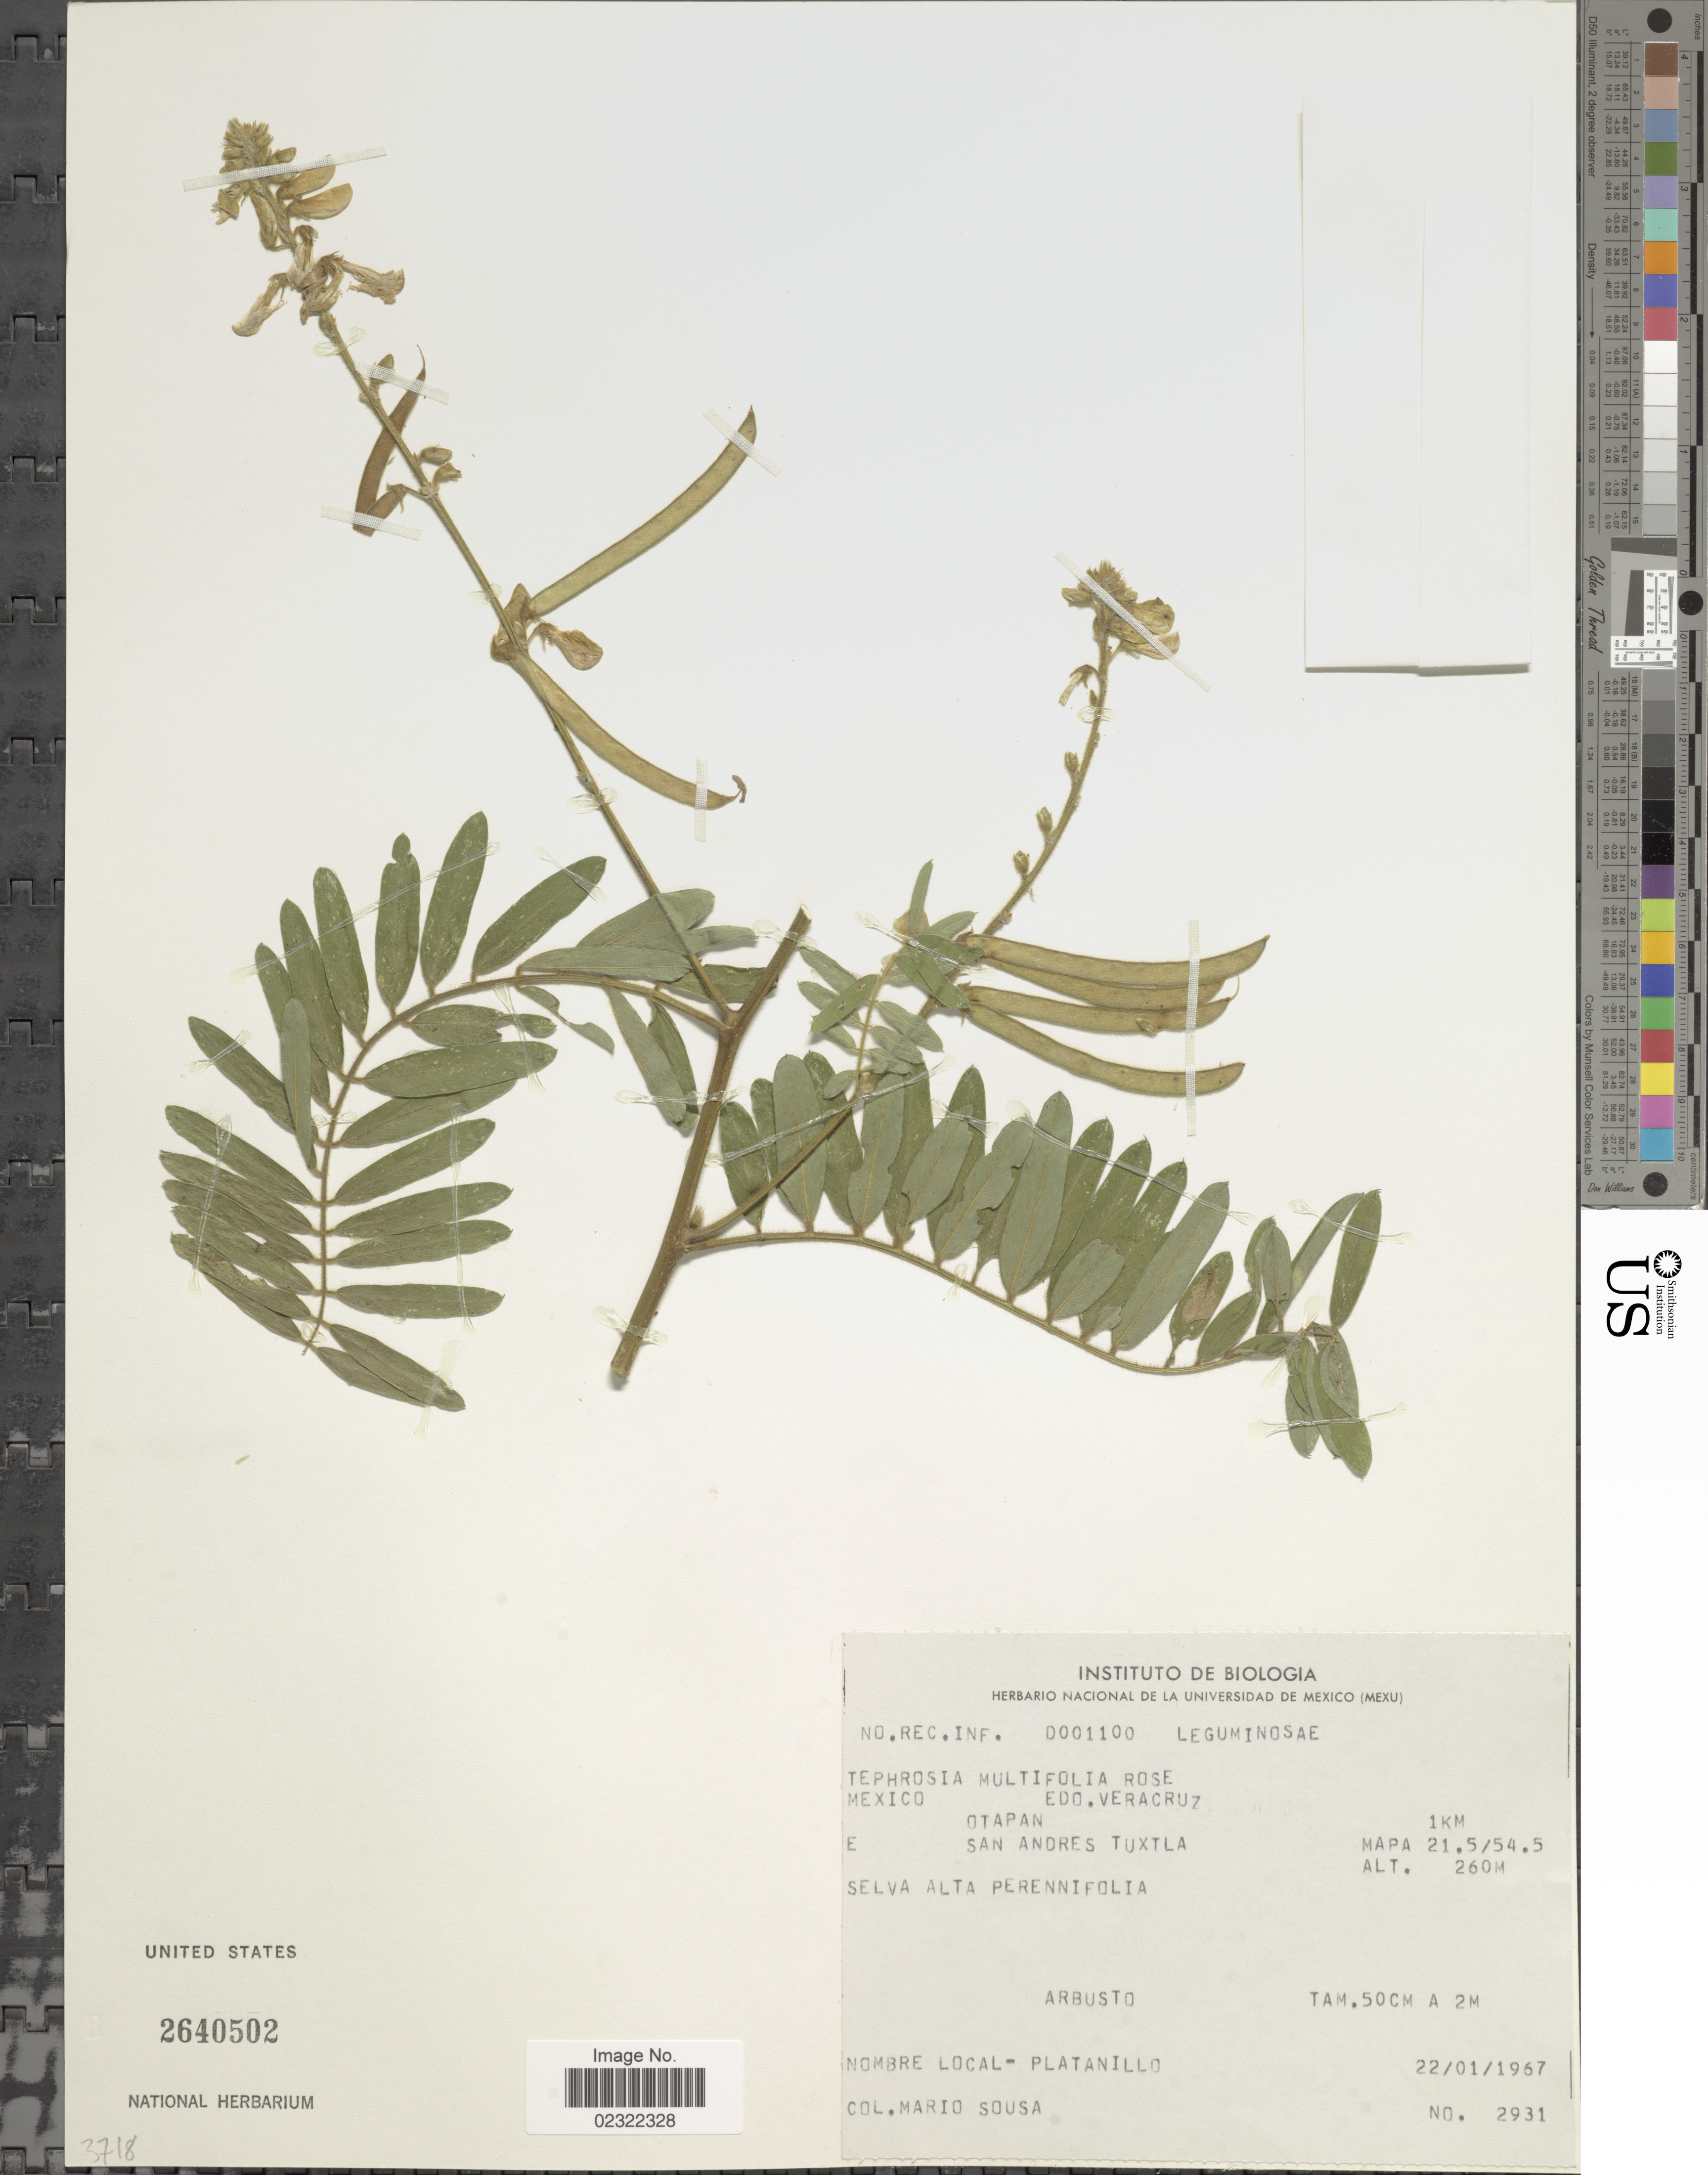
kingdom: Plantae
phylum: Tracheophyta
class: Magnoliopsida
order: Fabales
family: Fabaceae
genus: Tephrosia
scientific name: Tephrosia multifolia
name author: Rose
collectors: M. Sousa S.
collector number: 2931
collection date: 1967-01-22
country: Mexico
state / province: Veracruz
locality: Otapan San Andres Tuxtla, Selva Alta Perennifolia.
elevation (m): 260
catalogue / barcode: US 2640502